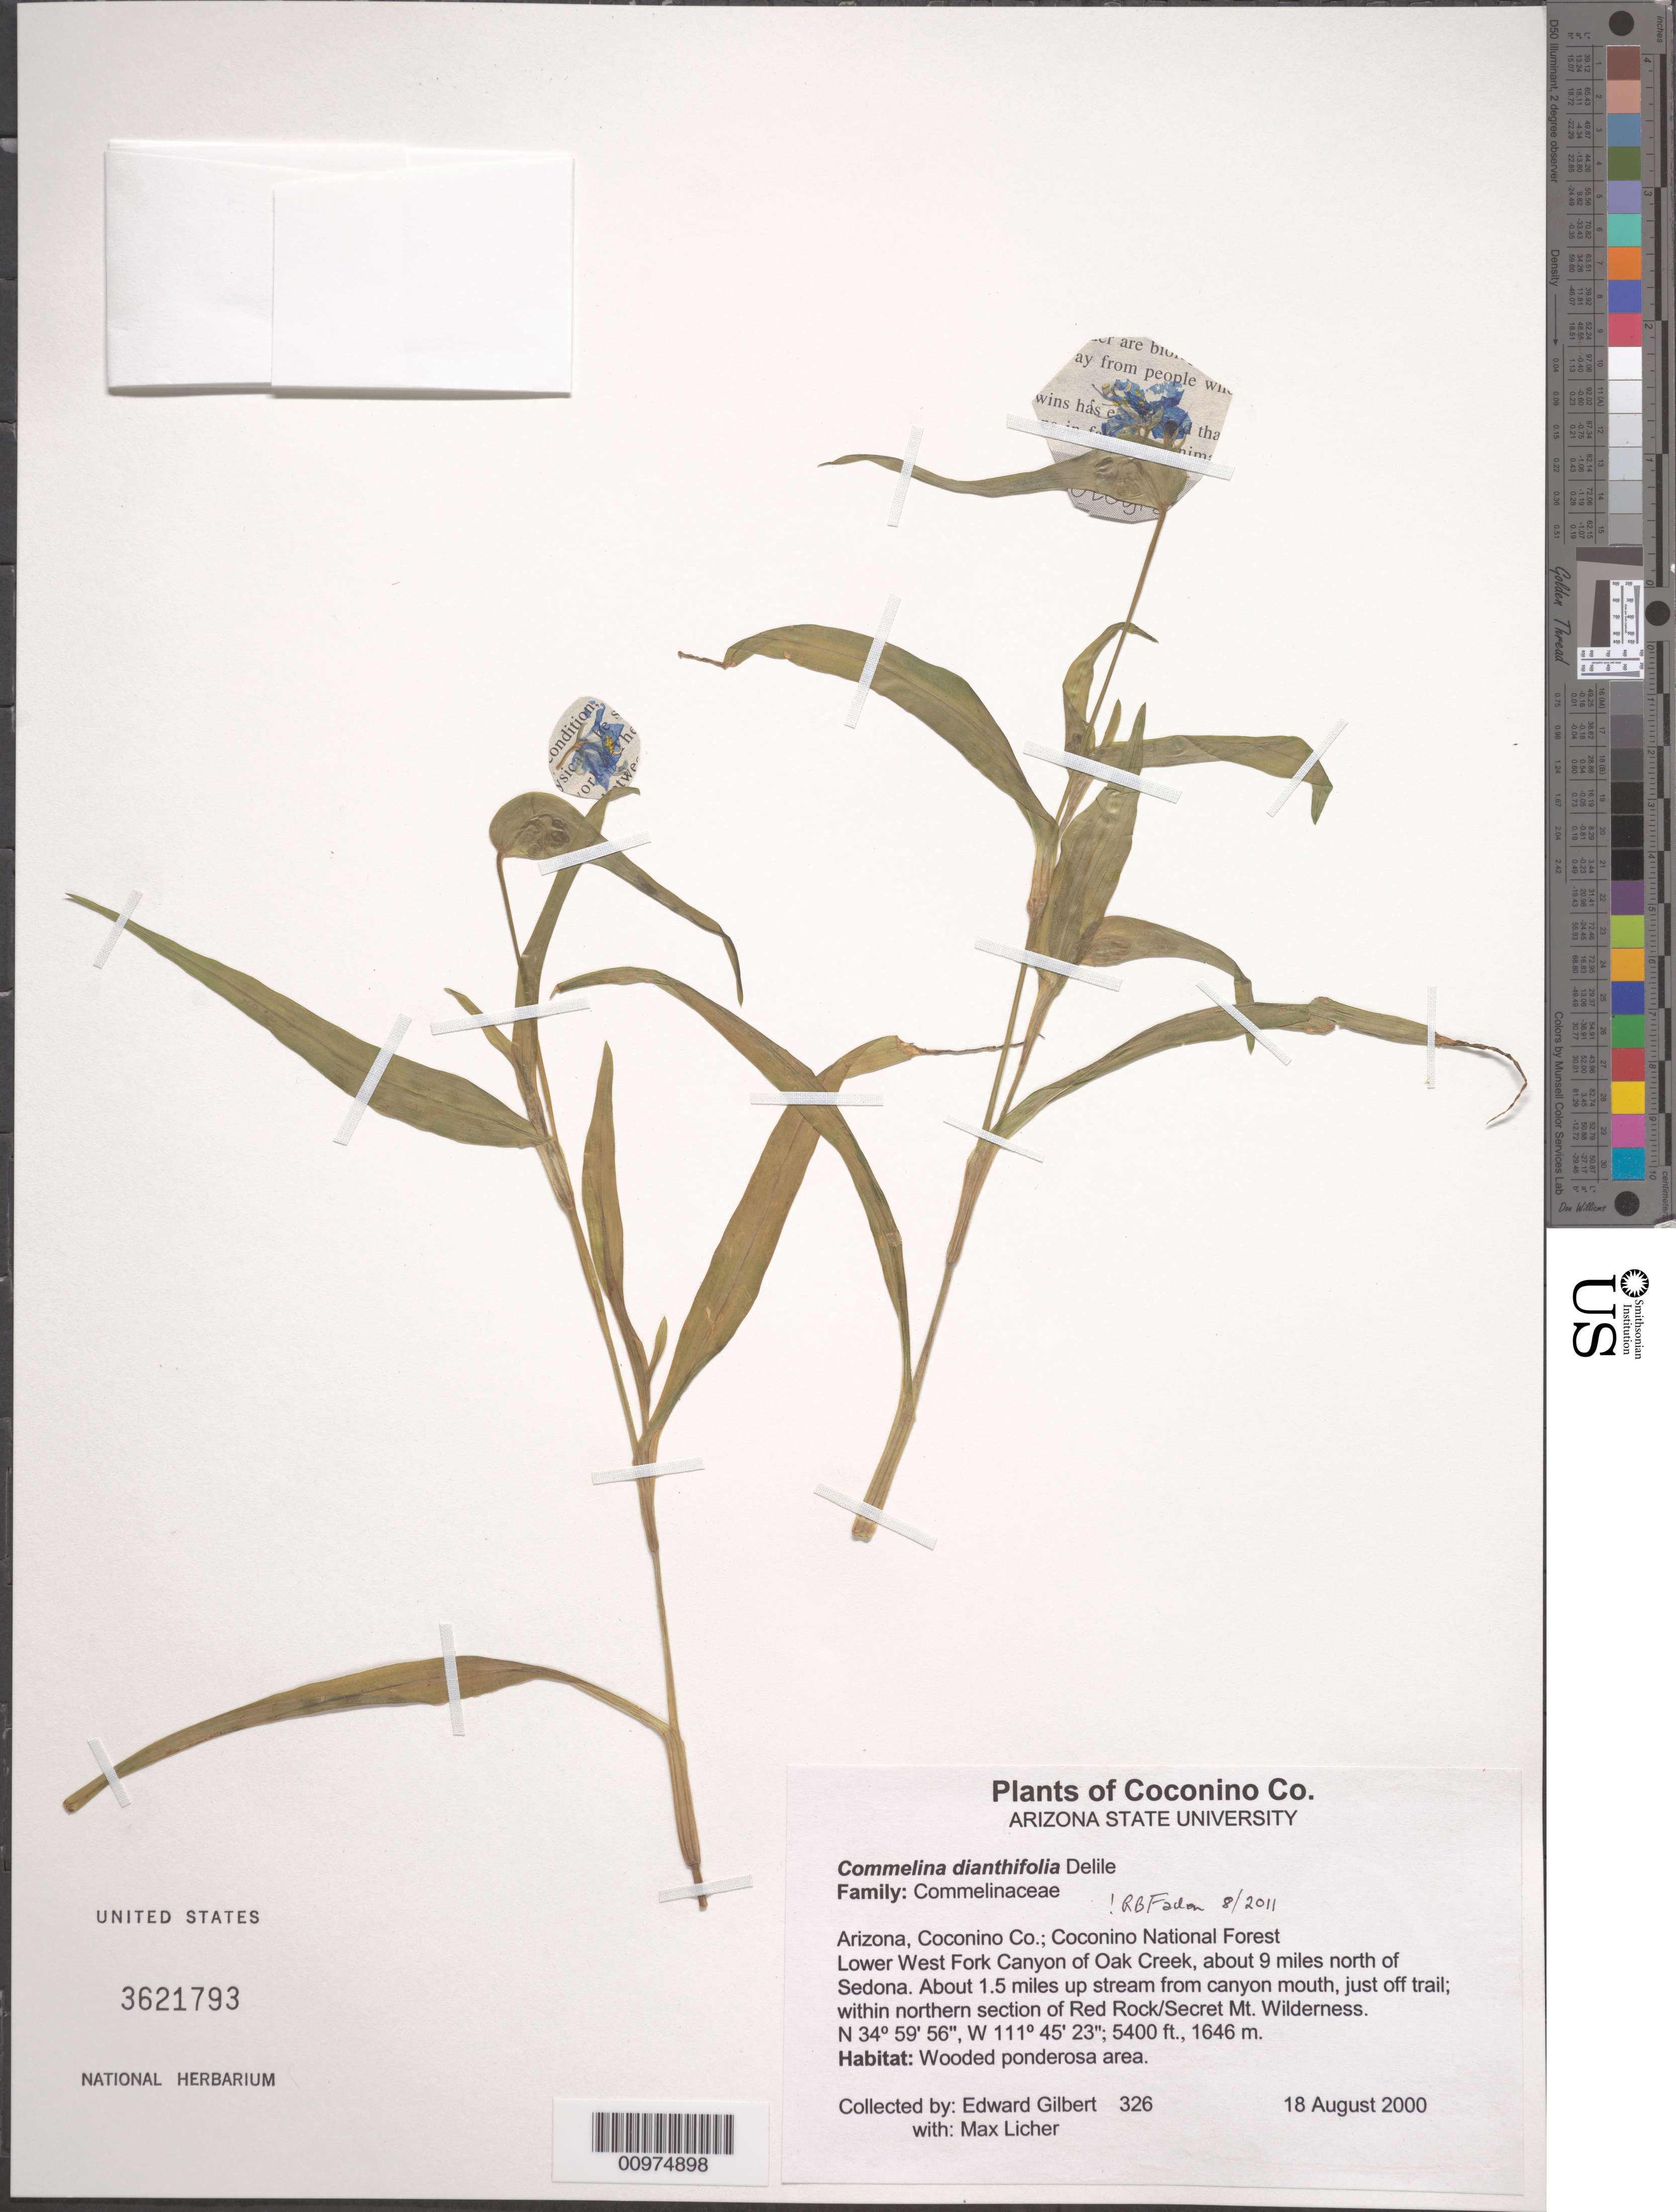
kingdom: Plantae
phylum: Tracheophyta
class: Liliopsida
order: Commelinales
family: Commelinaceae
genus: Commelina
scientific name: Commelina dianthifolia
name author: Redouté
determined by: Faden, Robert B., (US), Smithsonian Institution - National Museum of Natural History (UNITED STATES)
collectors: E. Gilbert & M. Licher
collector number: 326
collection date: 2000-08-18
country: United States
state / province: Arizona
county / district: Coconino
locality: Coconino National Forest Lower West Fork Canyon of Oak Creek, about 9 miles north of Sedona. About 1.5 miles up stream from canyon mouth, just off trail; within northern section of Red Rock/Secret Mt. Wilderness.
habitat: Wooded ponderosa area.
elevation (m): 1646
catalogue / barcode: US 3621793